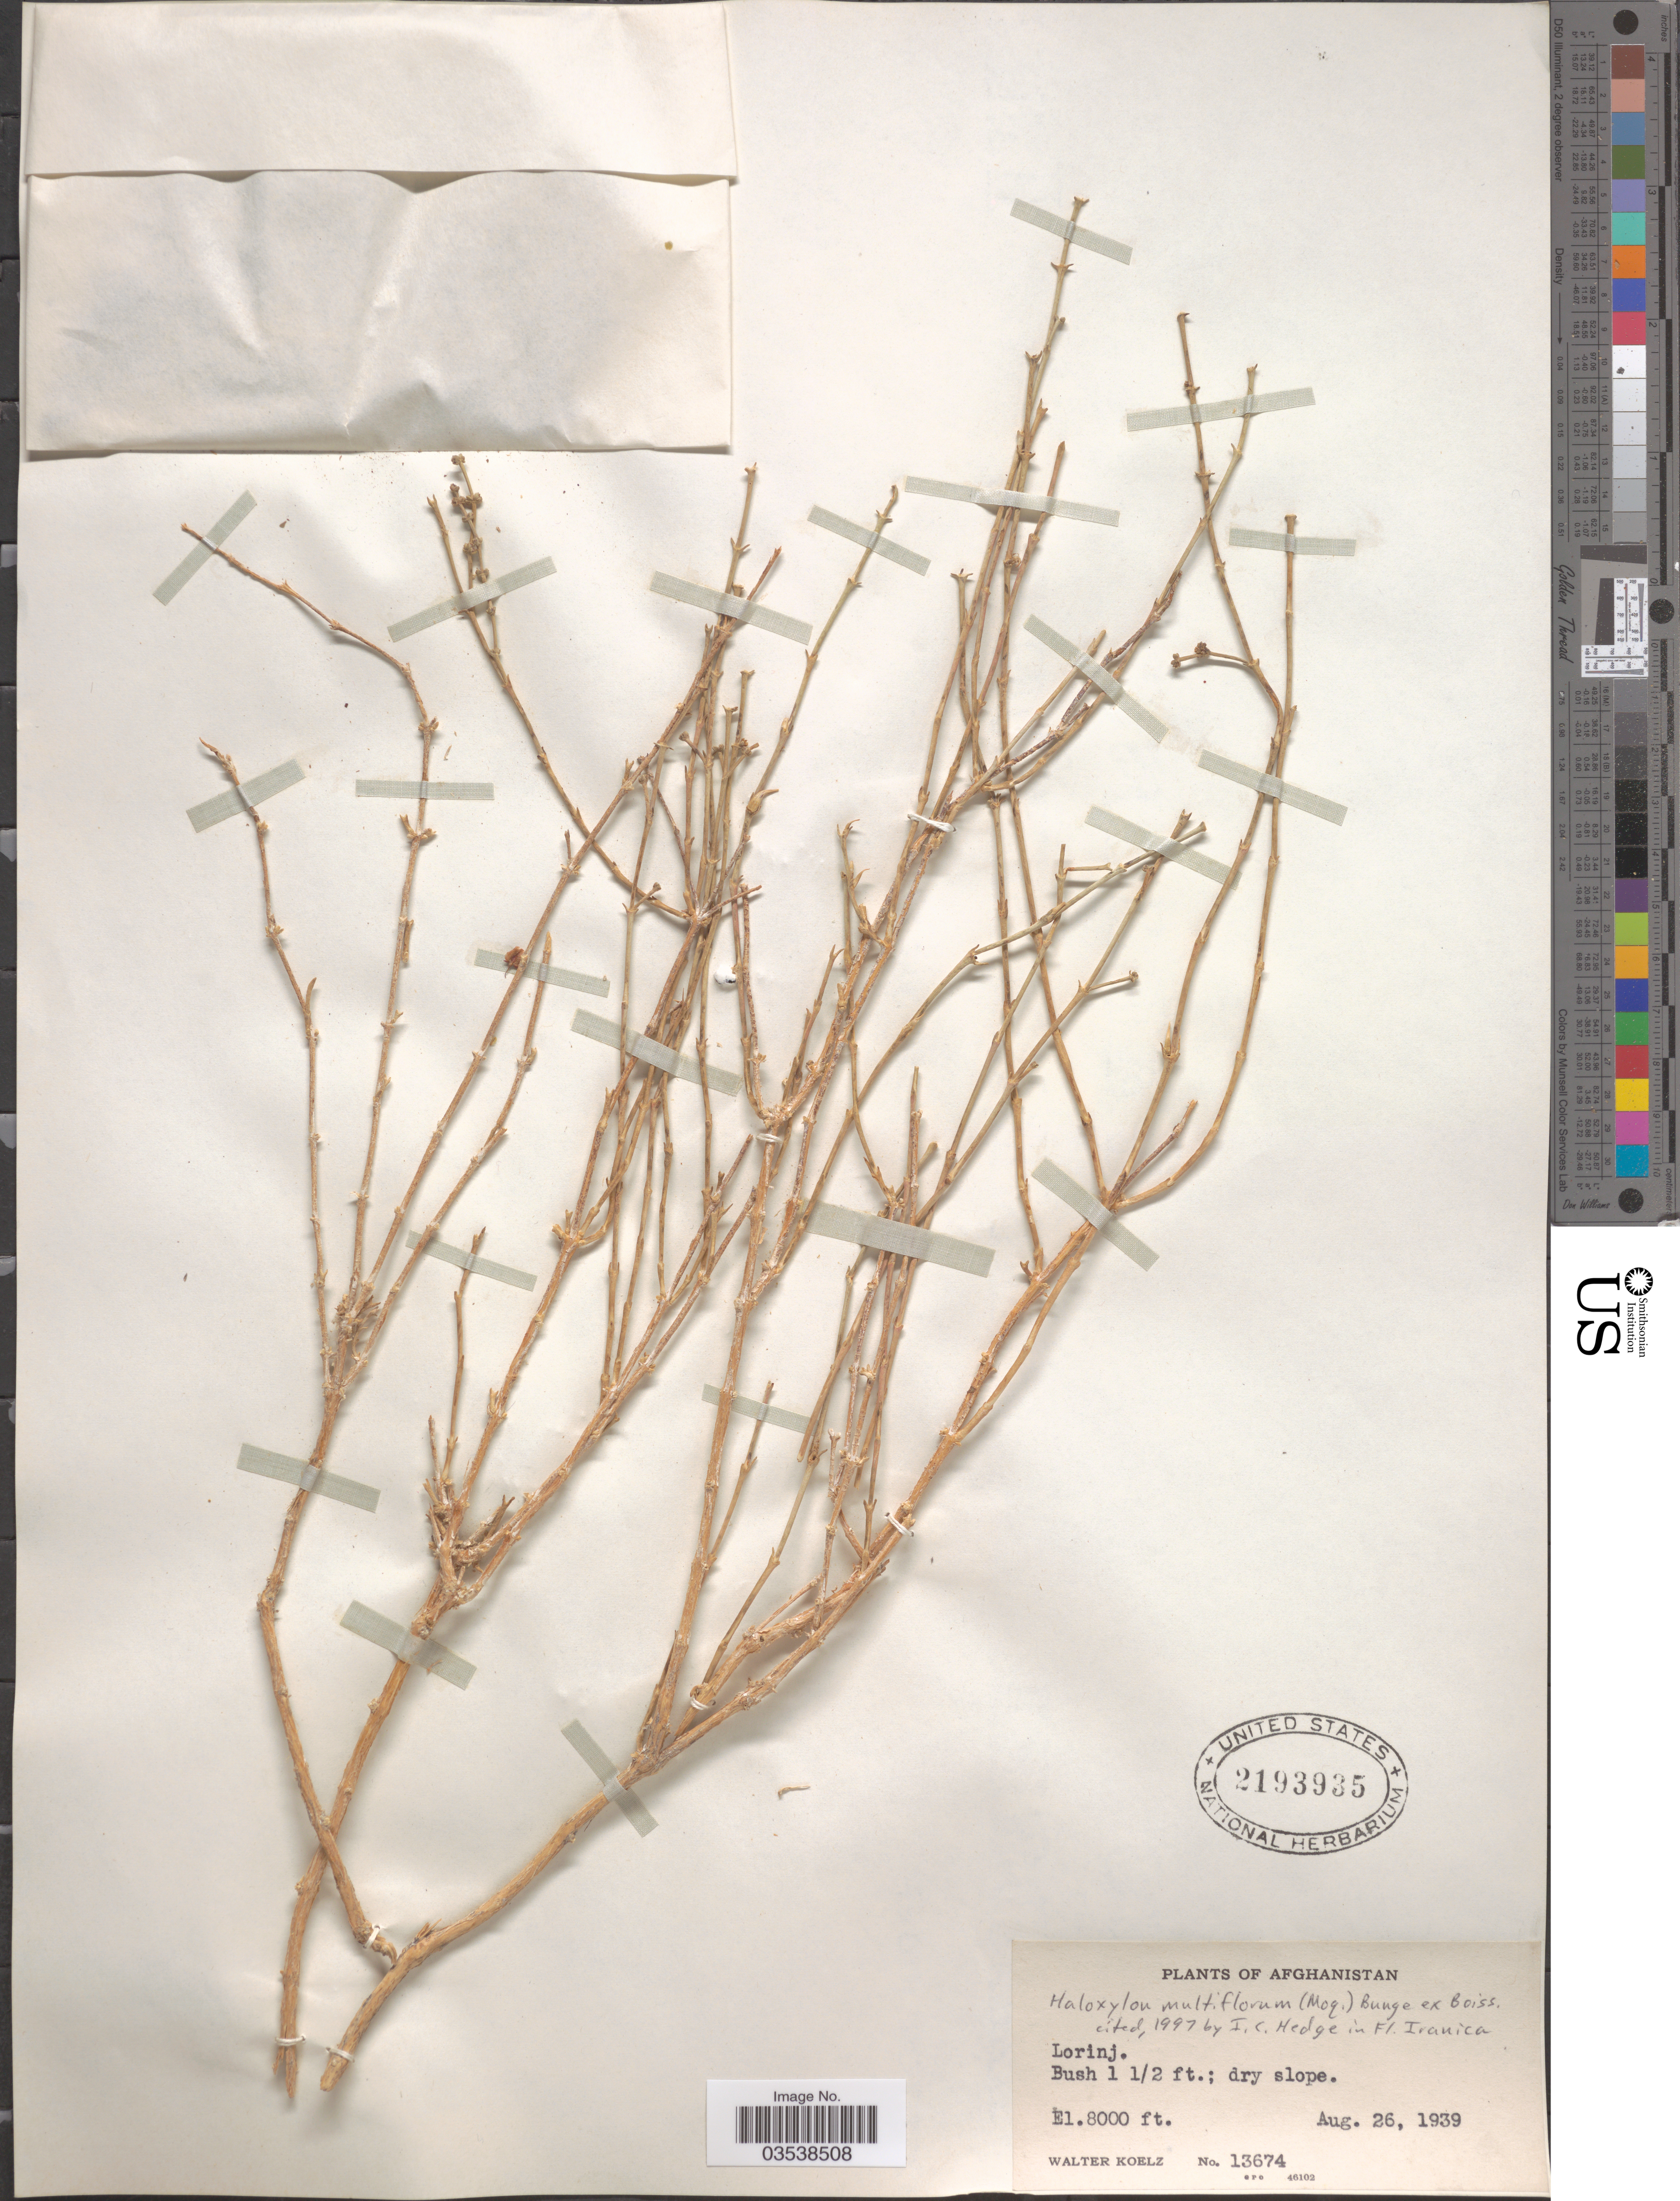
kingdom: Plantae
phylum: Tracheophyta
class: Magnoliopsida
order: Caryophyllales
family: Amaranthaceae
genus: Haloxylon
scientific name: Haloxylon multiflorum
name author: Bunge ex Boiss.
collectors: W. N. Koelz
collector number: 13674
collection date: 1939-08-26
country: Afghanistan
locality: Lorinj.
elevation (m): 2438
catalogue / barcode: US 2193935